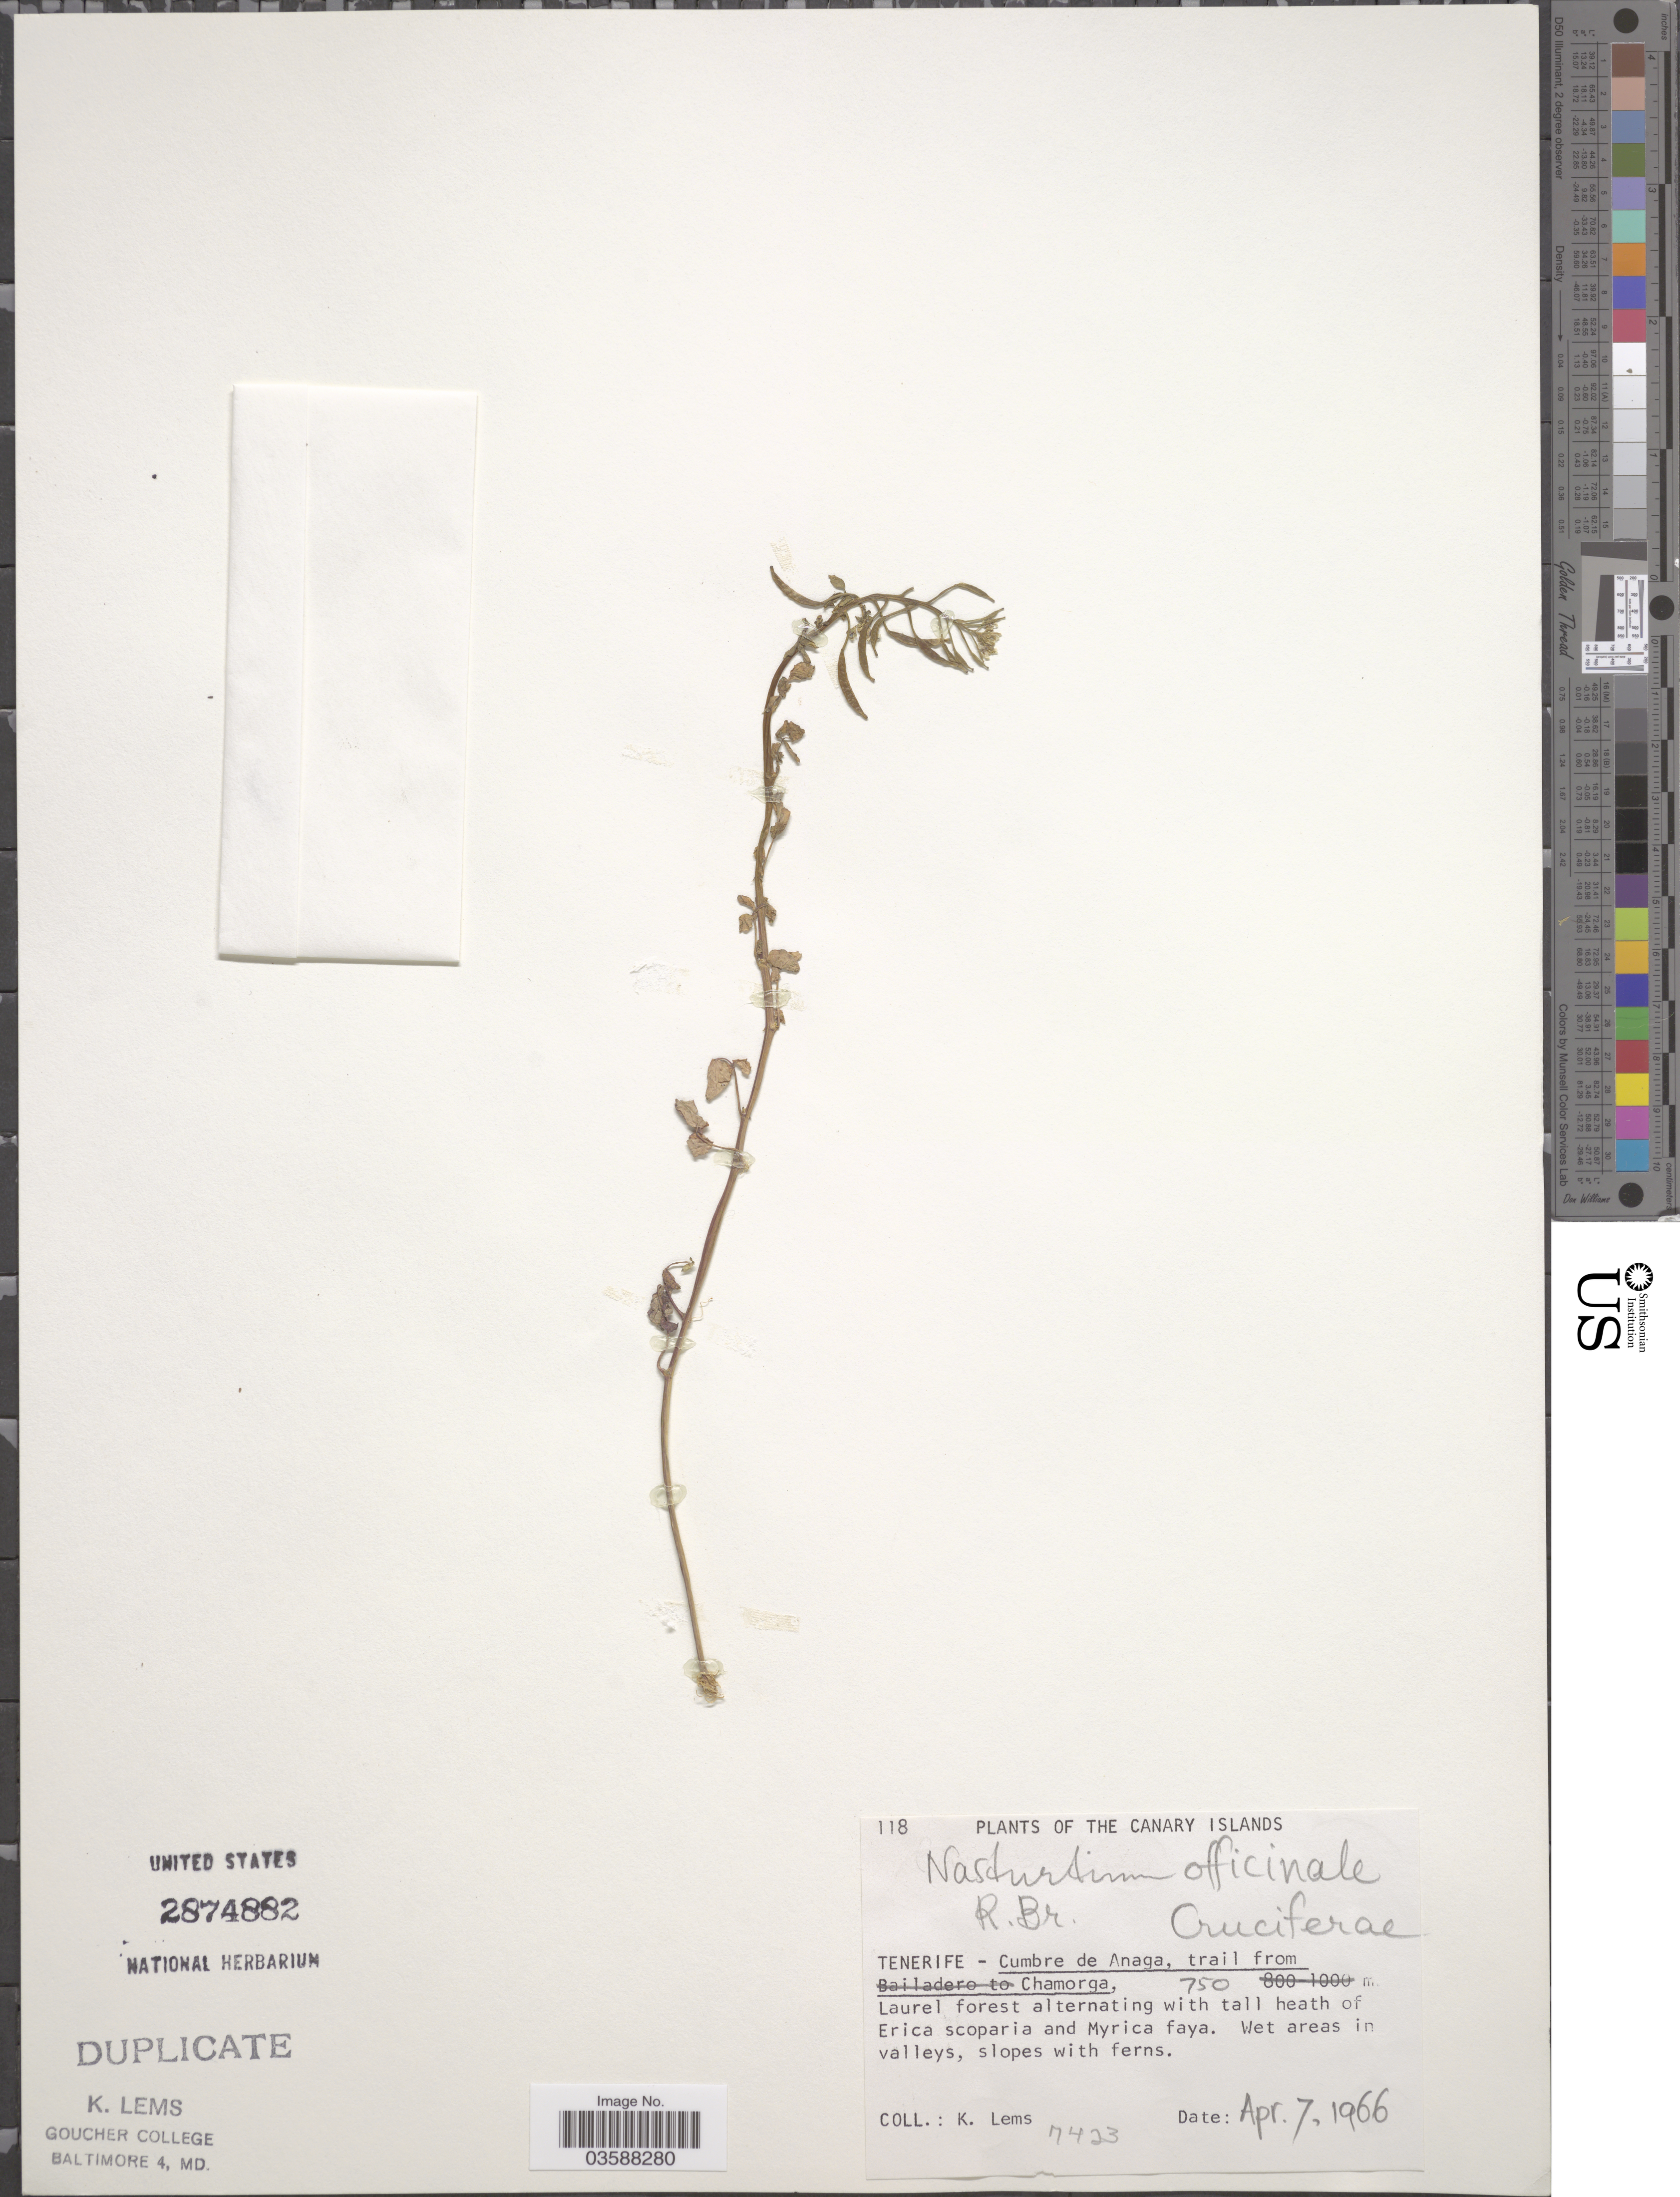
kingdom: Plantae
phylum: Tracheophyta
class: Magnoliopsida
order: Brassicales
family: Brassicaceae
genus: Nasturtium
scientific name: Nasturtium officinale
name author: R. Br.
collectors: K. Lems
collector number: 7423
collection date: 1966-04-07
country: Spain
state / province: Canarias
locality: The Canary Islands. Tenerife - Cumbre de Anaga, trail from Chamorga, Laurel forest alternating with tall heath of Erica scoparia and Myrica faya.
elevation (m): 750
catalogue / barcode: US 2874882